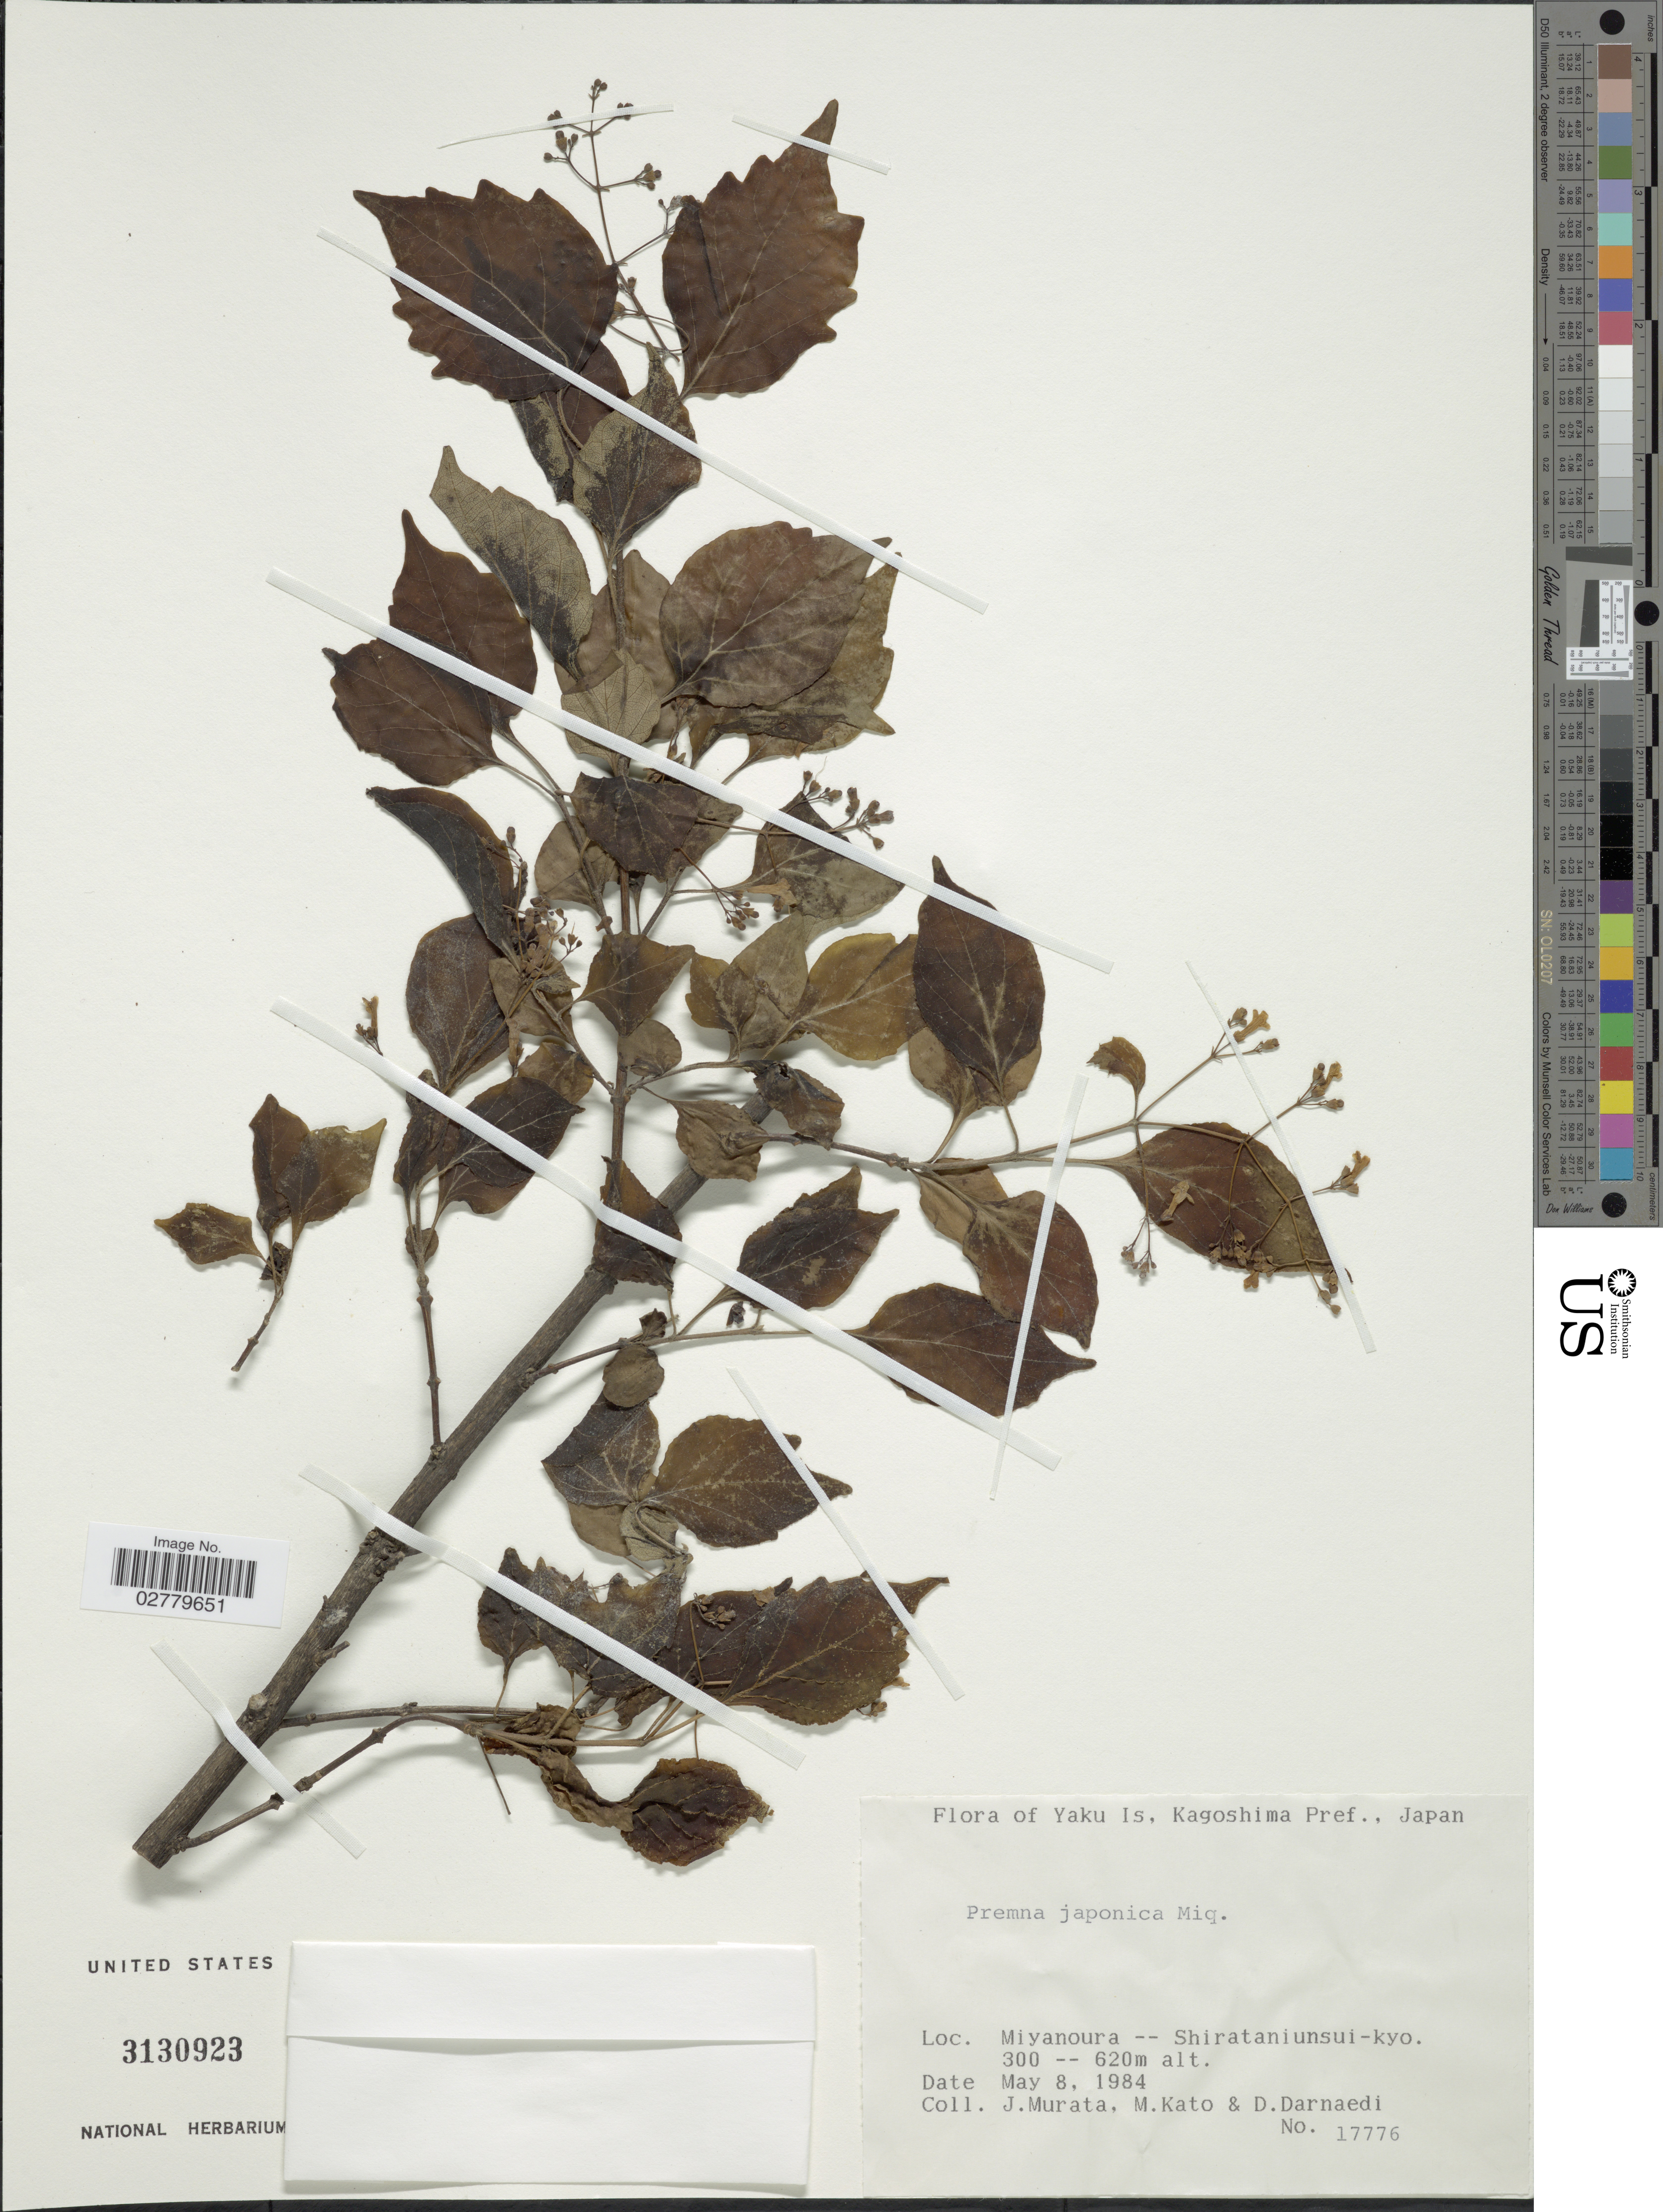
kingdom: Plantae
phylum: Tracheophyta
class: Magnoliopsida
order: Lamiales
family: Lamiaceae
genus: Premna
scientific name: Premna japonica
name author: Miq.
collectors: J. Murata, M. Kato & D. Darnaedi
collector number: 17776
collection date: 1984-05-08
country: Japan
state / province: Kagosima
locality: Yaku Is, Kagoshima Pref. Miyanoura-- Shirataniunsui-kyo.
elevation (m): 300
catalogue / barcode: US 3130923